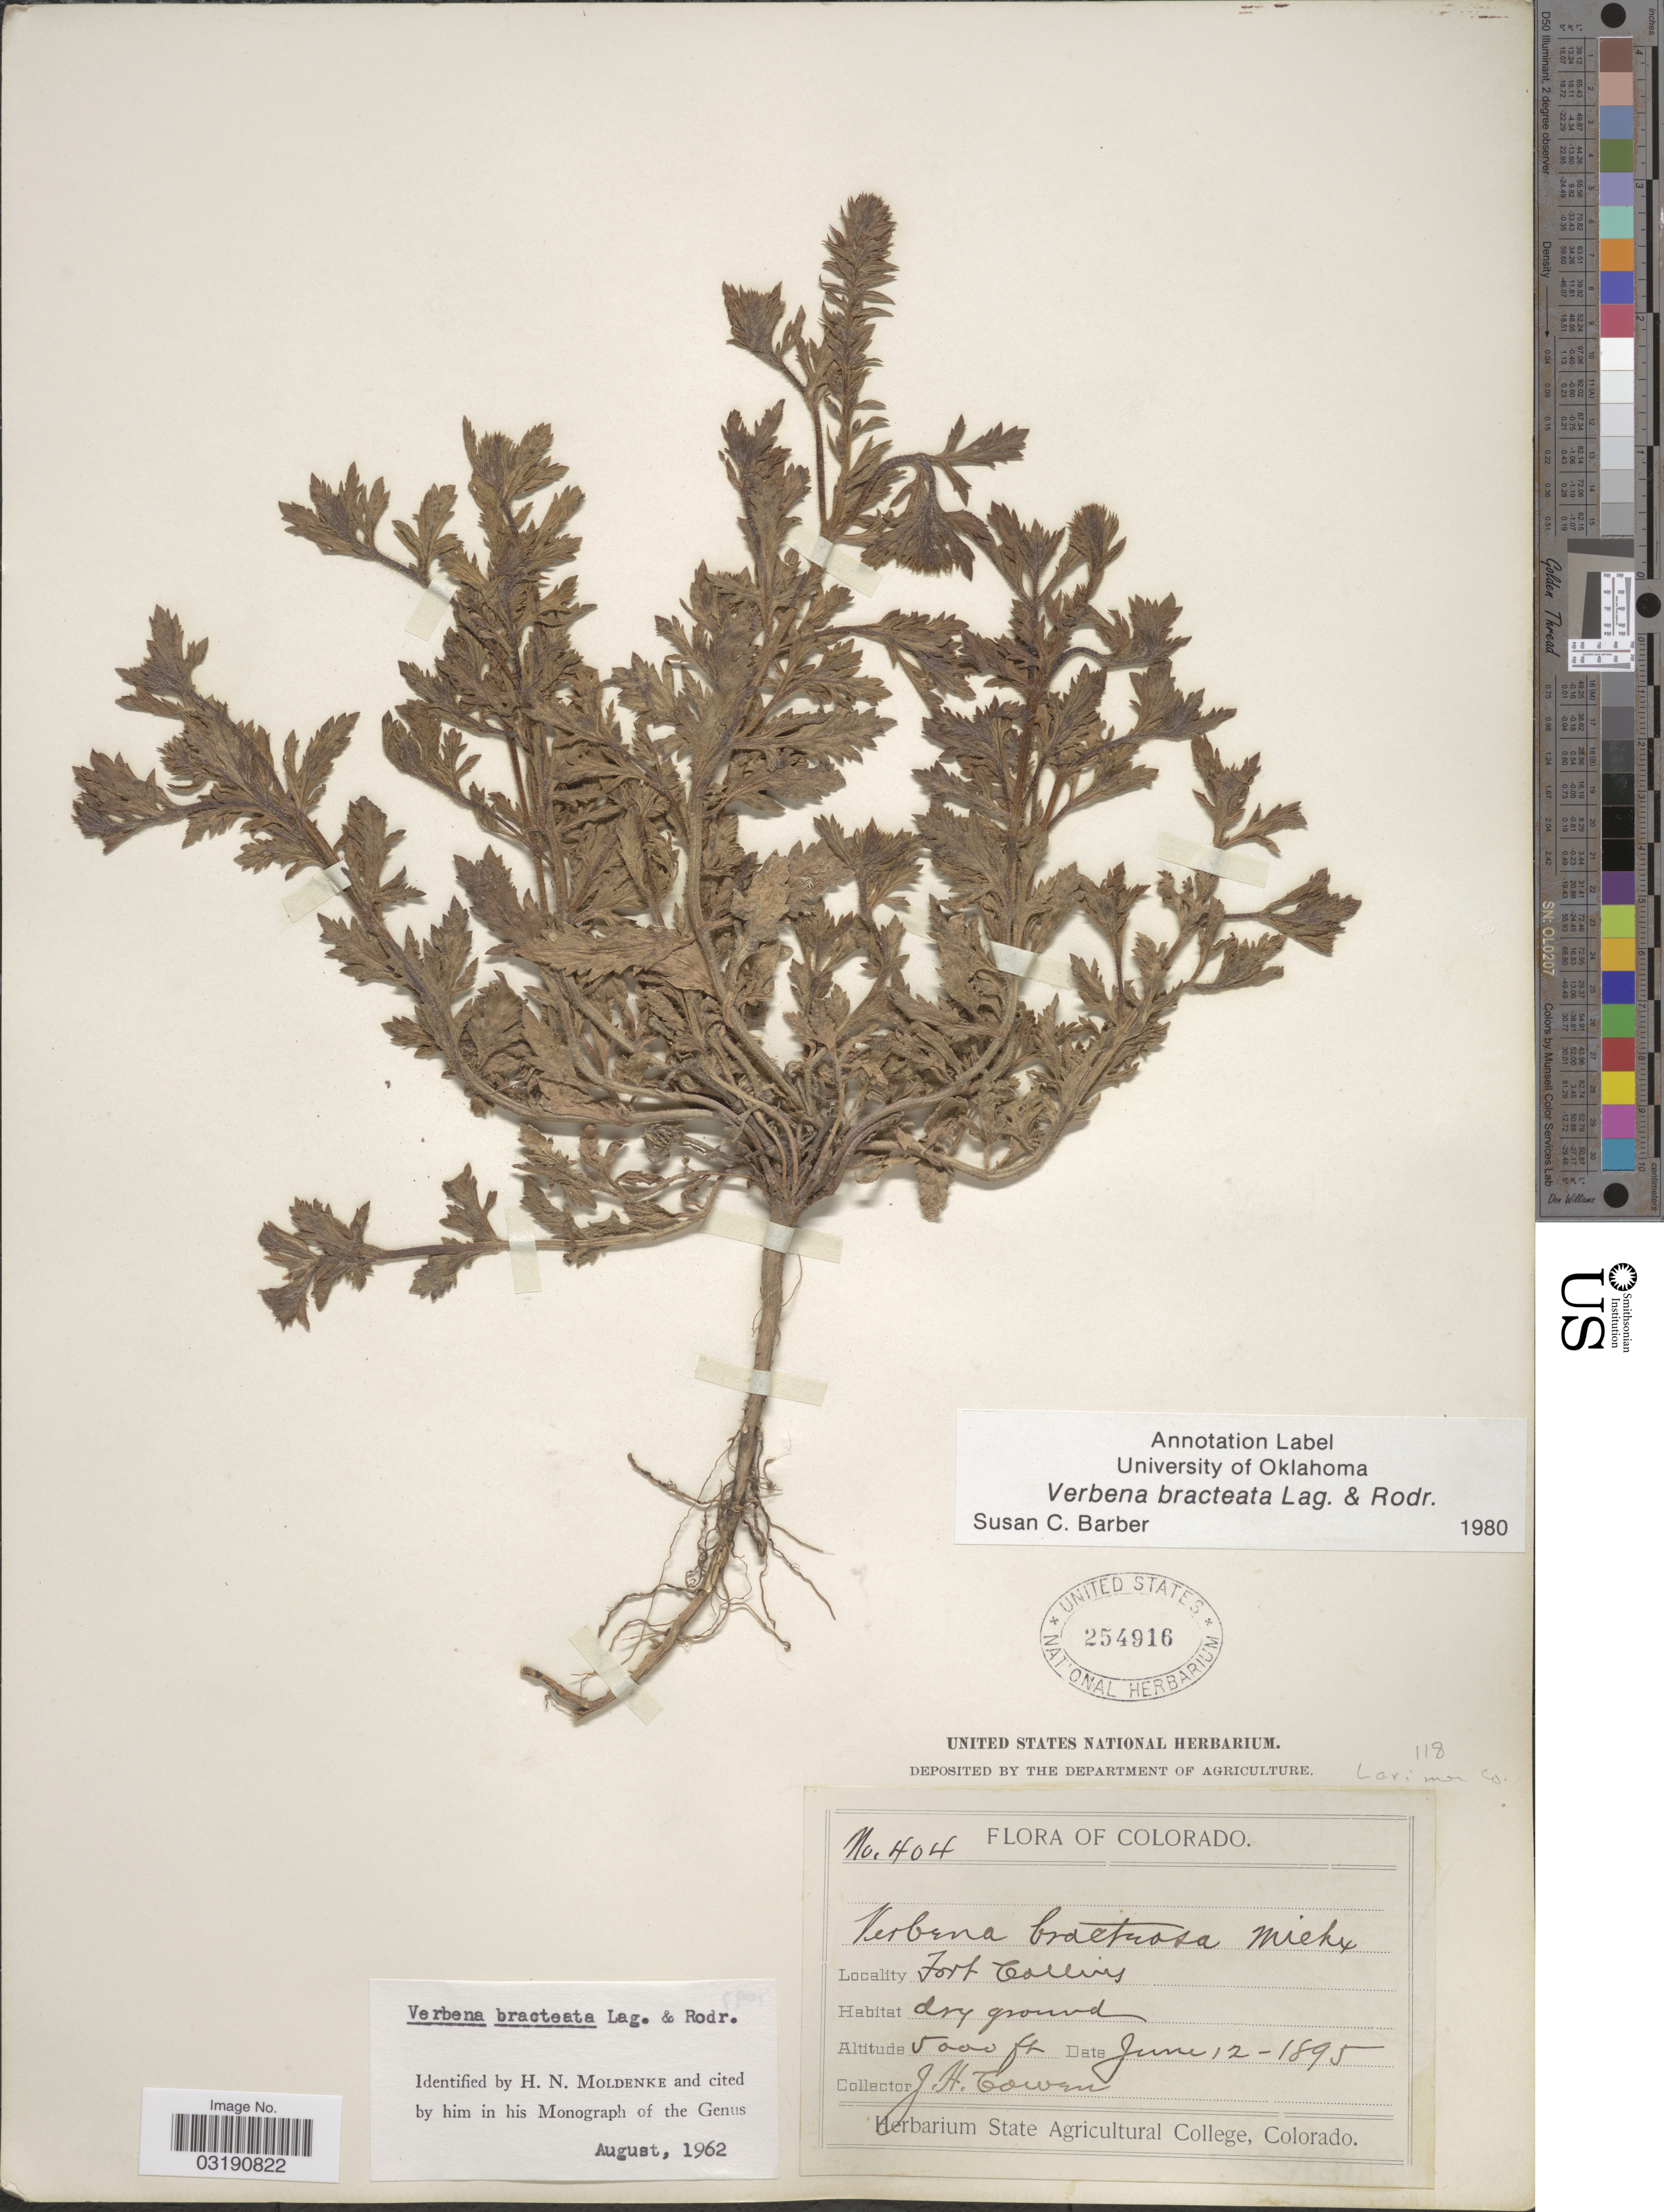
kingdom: Plantae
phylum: Tracheophyta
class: Magnoliopsida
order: Lamiales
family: Verbenaceae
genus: Verbena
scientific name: Verbena bracteata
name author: Cav. ex Lag. & Rodr.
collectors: J. H. Cowen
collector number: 404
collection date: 1895-06-12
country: United States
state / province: Colorado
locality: Fort Collins. Larimer Co.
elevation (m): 1524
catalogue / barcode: US 254916